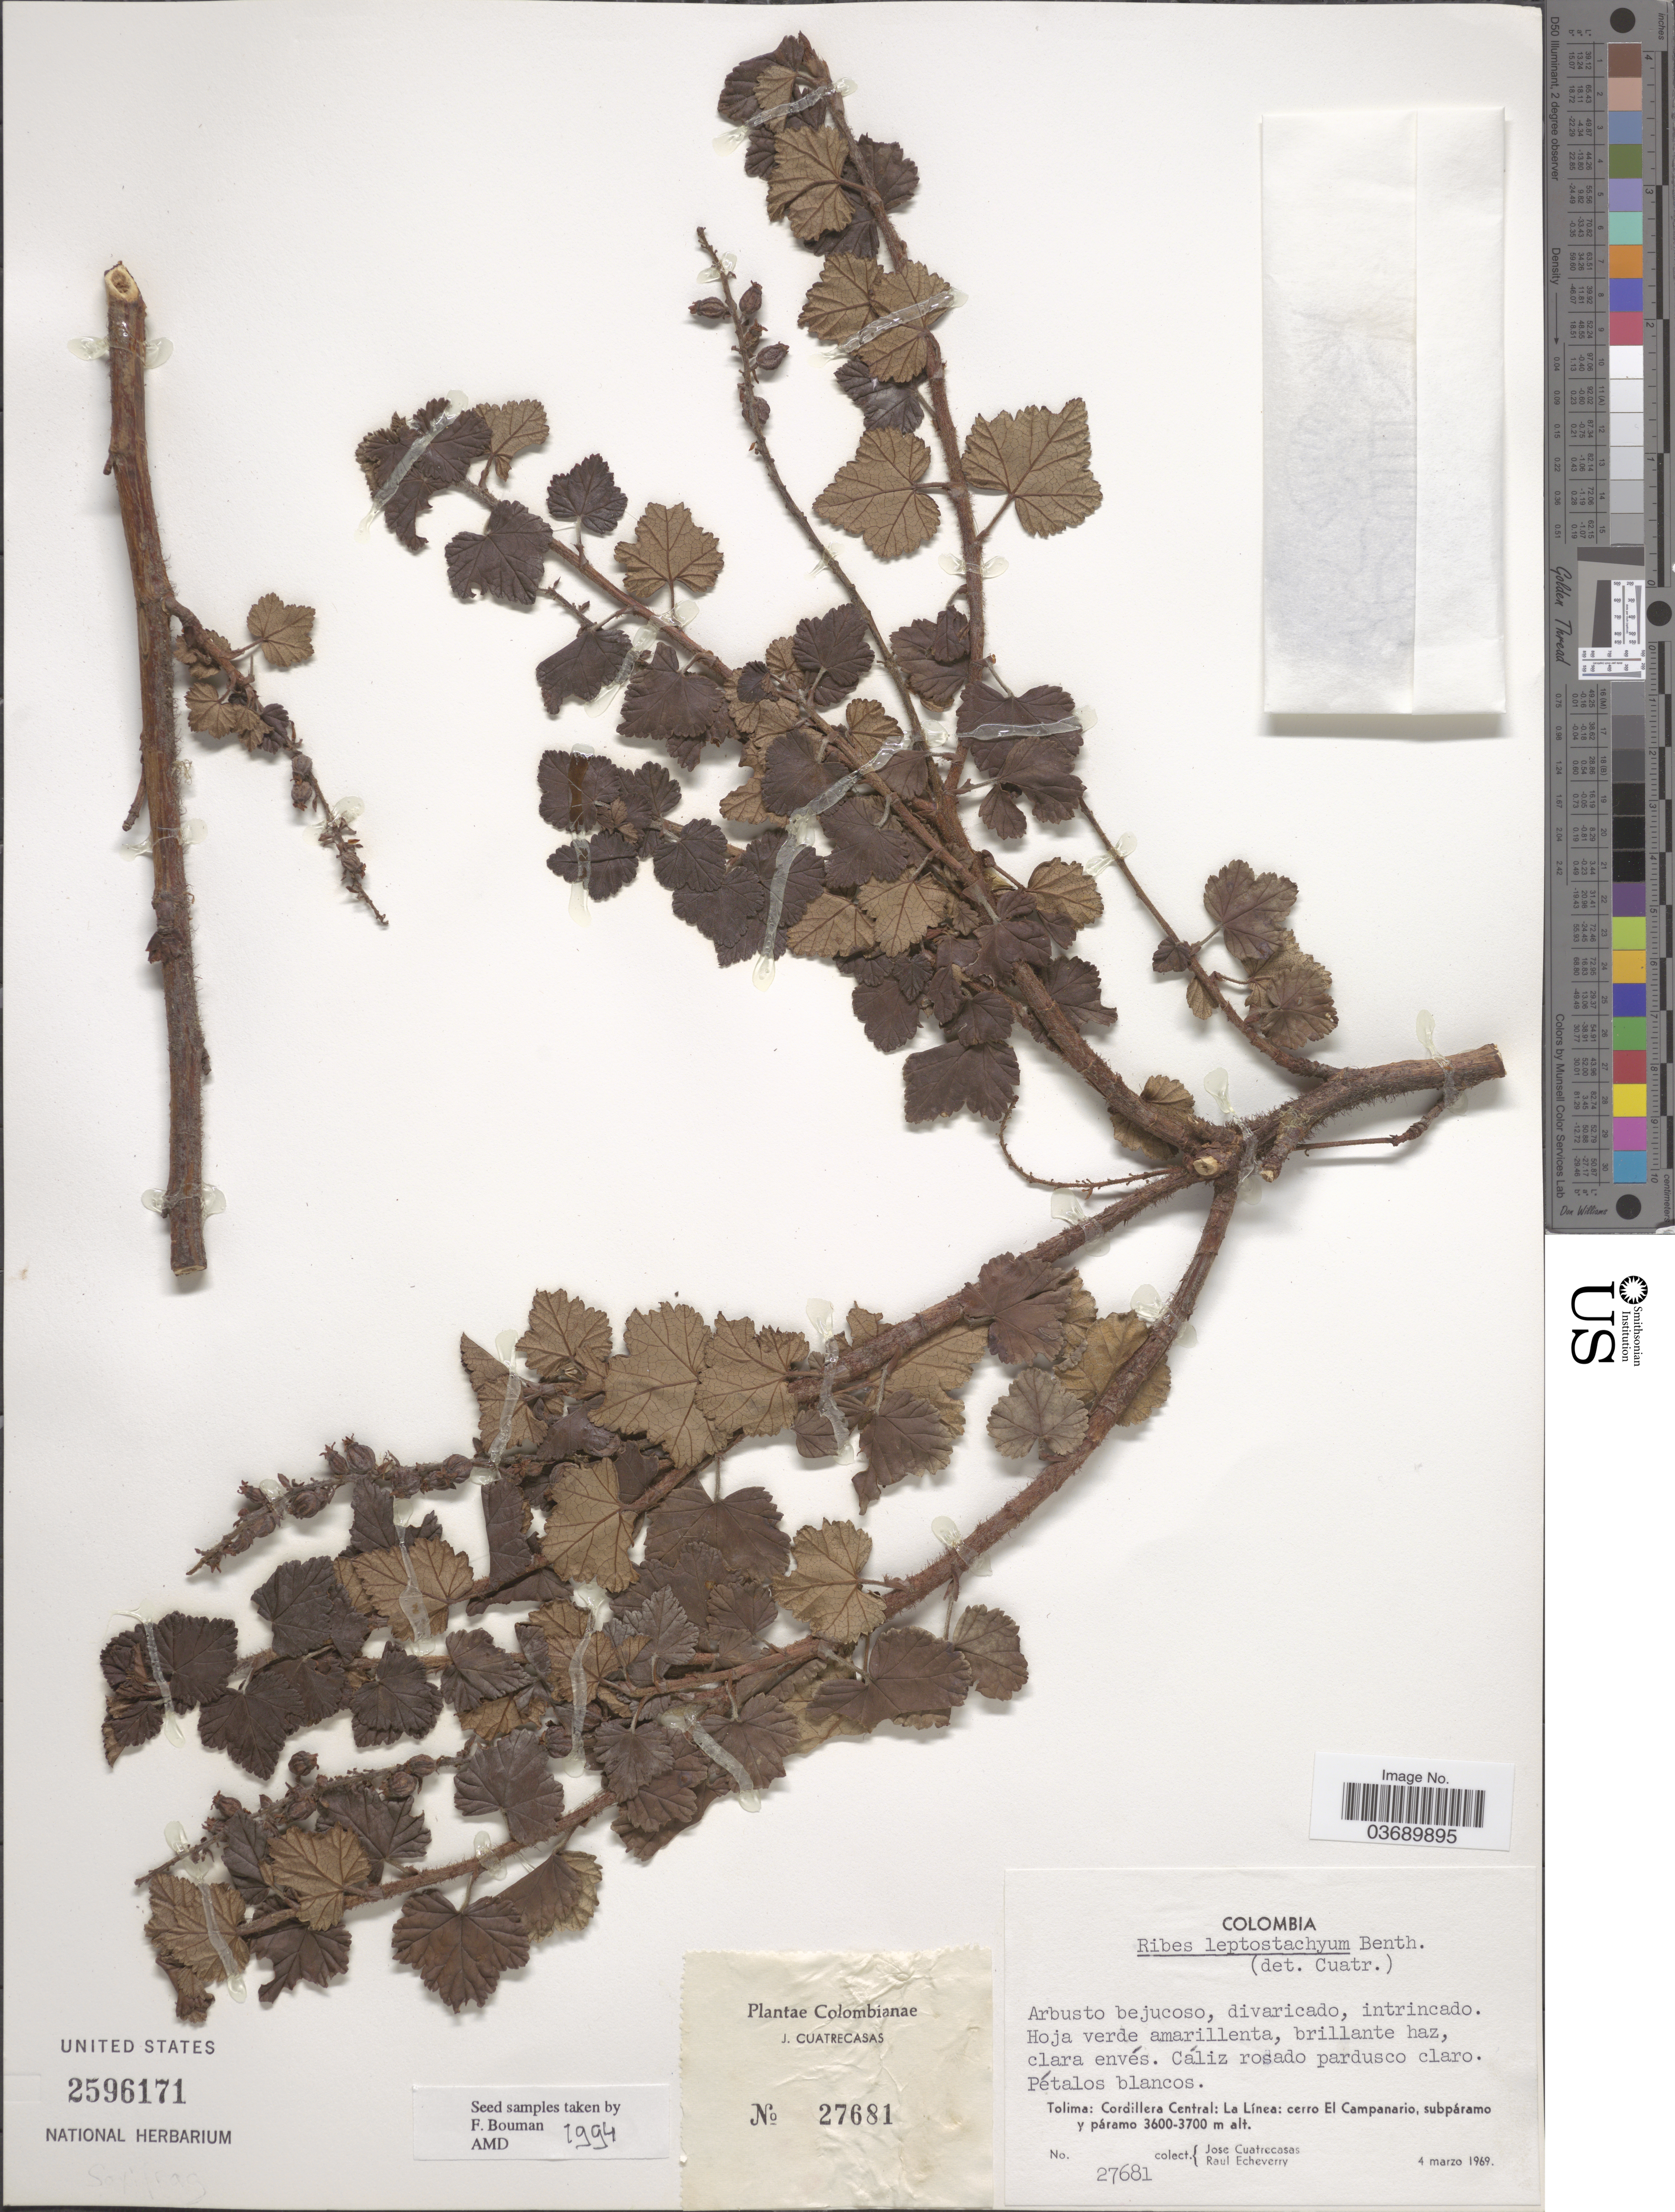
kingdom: Plantae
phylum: Tracheophyta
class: Magnoliopsida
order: Saxifragales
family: Grossulariaceae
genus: Ribes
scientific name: Ribes leptostachyum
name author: Decne.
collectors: J. Cuatrecasas & R. Echeverry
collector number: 27681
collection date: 1969-03-04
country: Colombia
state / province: Tolima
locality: Cordillera Central: La Línea: cerro El Campanario, subpáramo y páramo.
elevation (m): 3600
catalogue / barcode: US 2596171